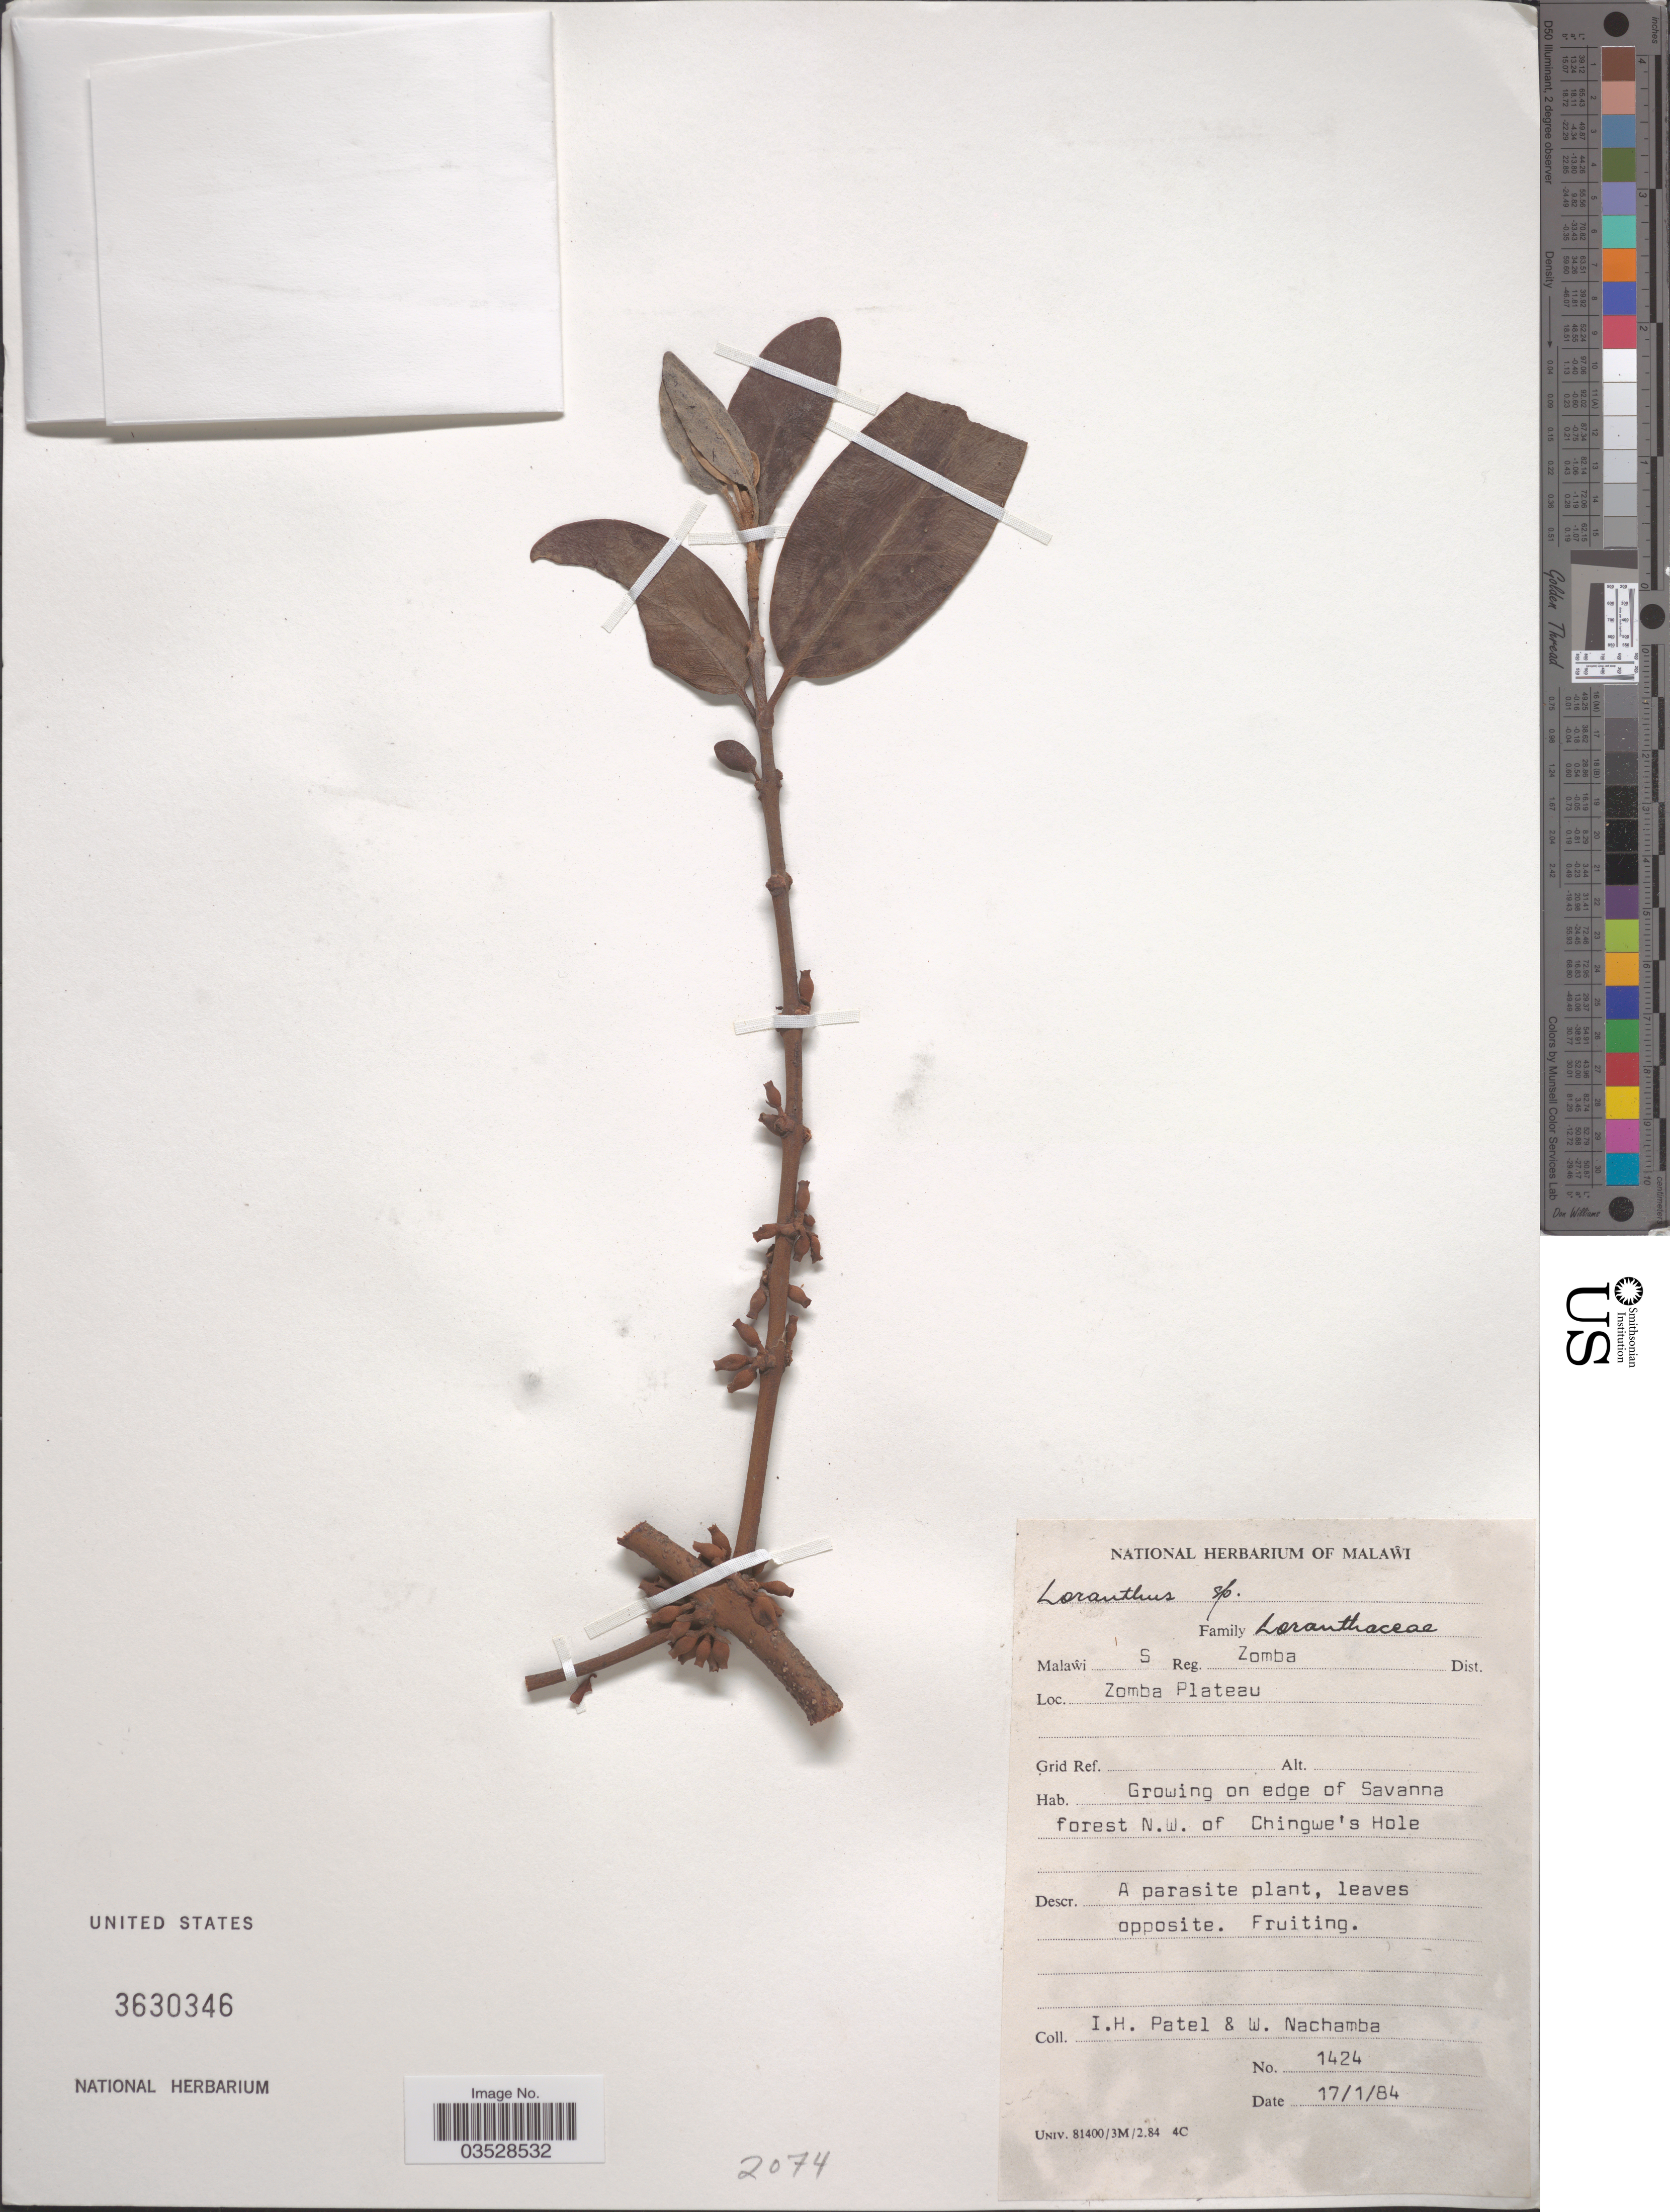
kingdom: Plantae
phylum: Tracheophyta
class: Magnoliopsida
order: Santalales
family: Loranthaceae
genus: Loranthus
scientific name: Loranthus sp.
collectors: I. Patel & W. Nachamba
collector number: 1424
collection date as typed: Transcribed d/m/y: 17/1/84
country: Malawi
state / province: Southern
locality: S Reg. Zomba Dist. Zomba Plateau. Growing on edge of Savanna forest N.W. of Chingwe's Hole.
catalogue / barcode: US 3630346